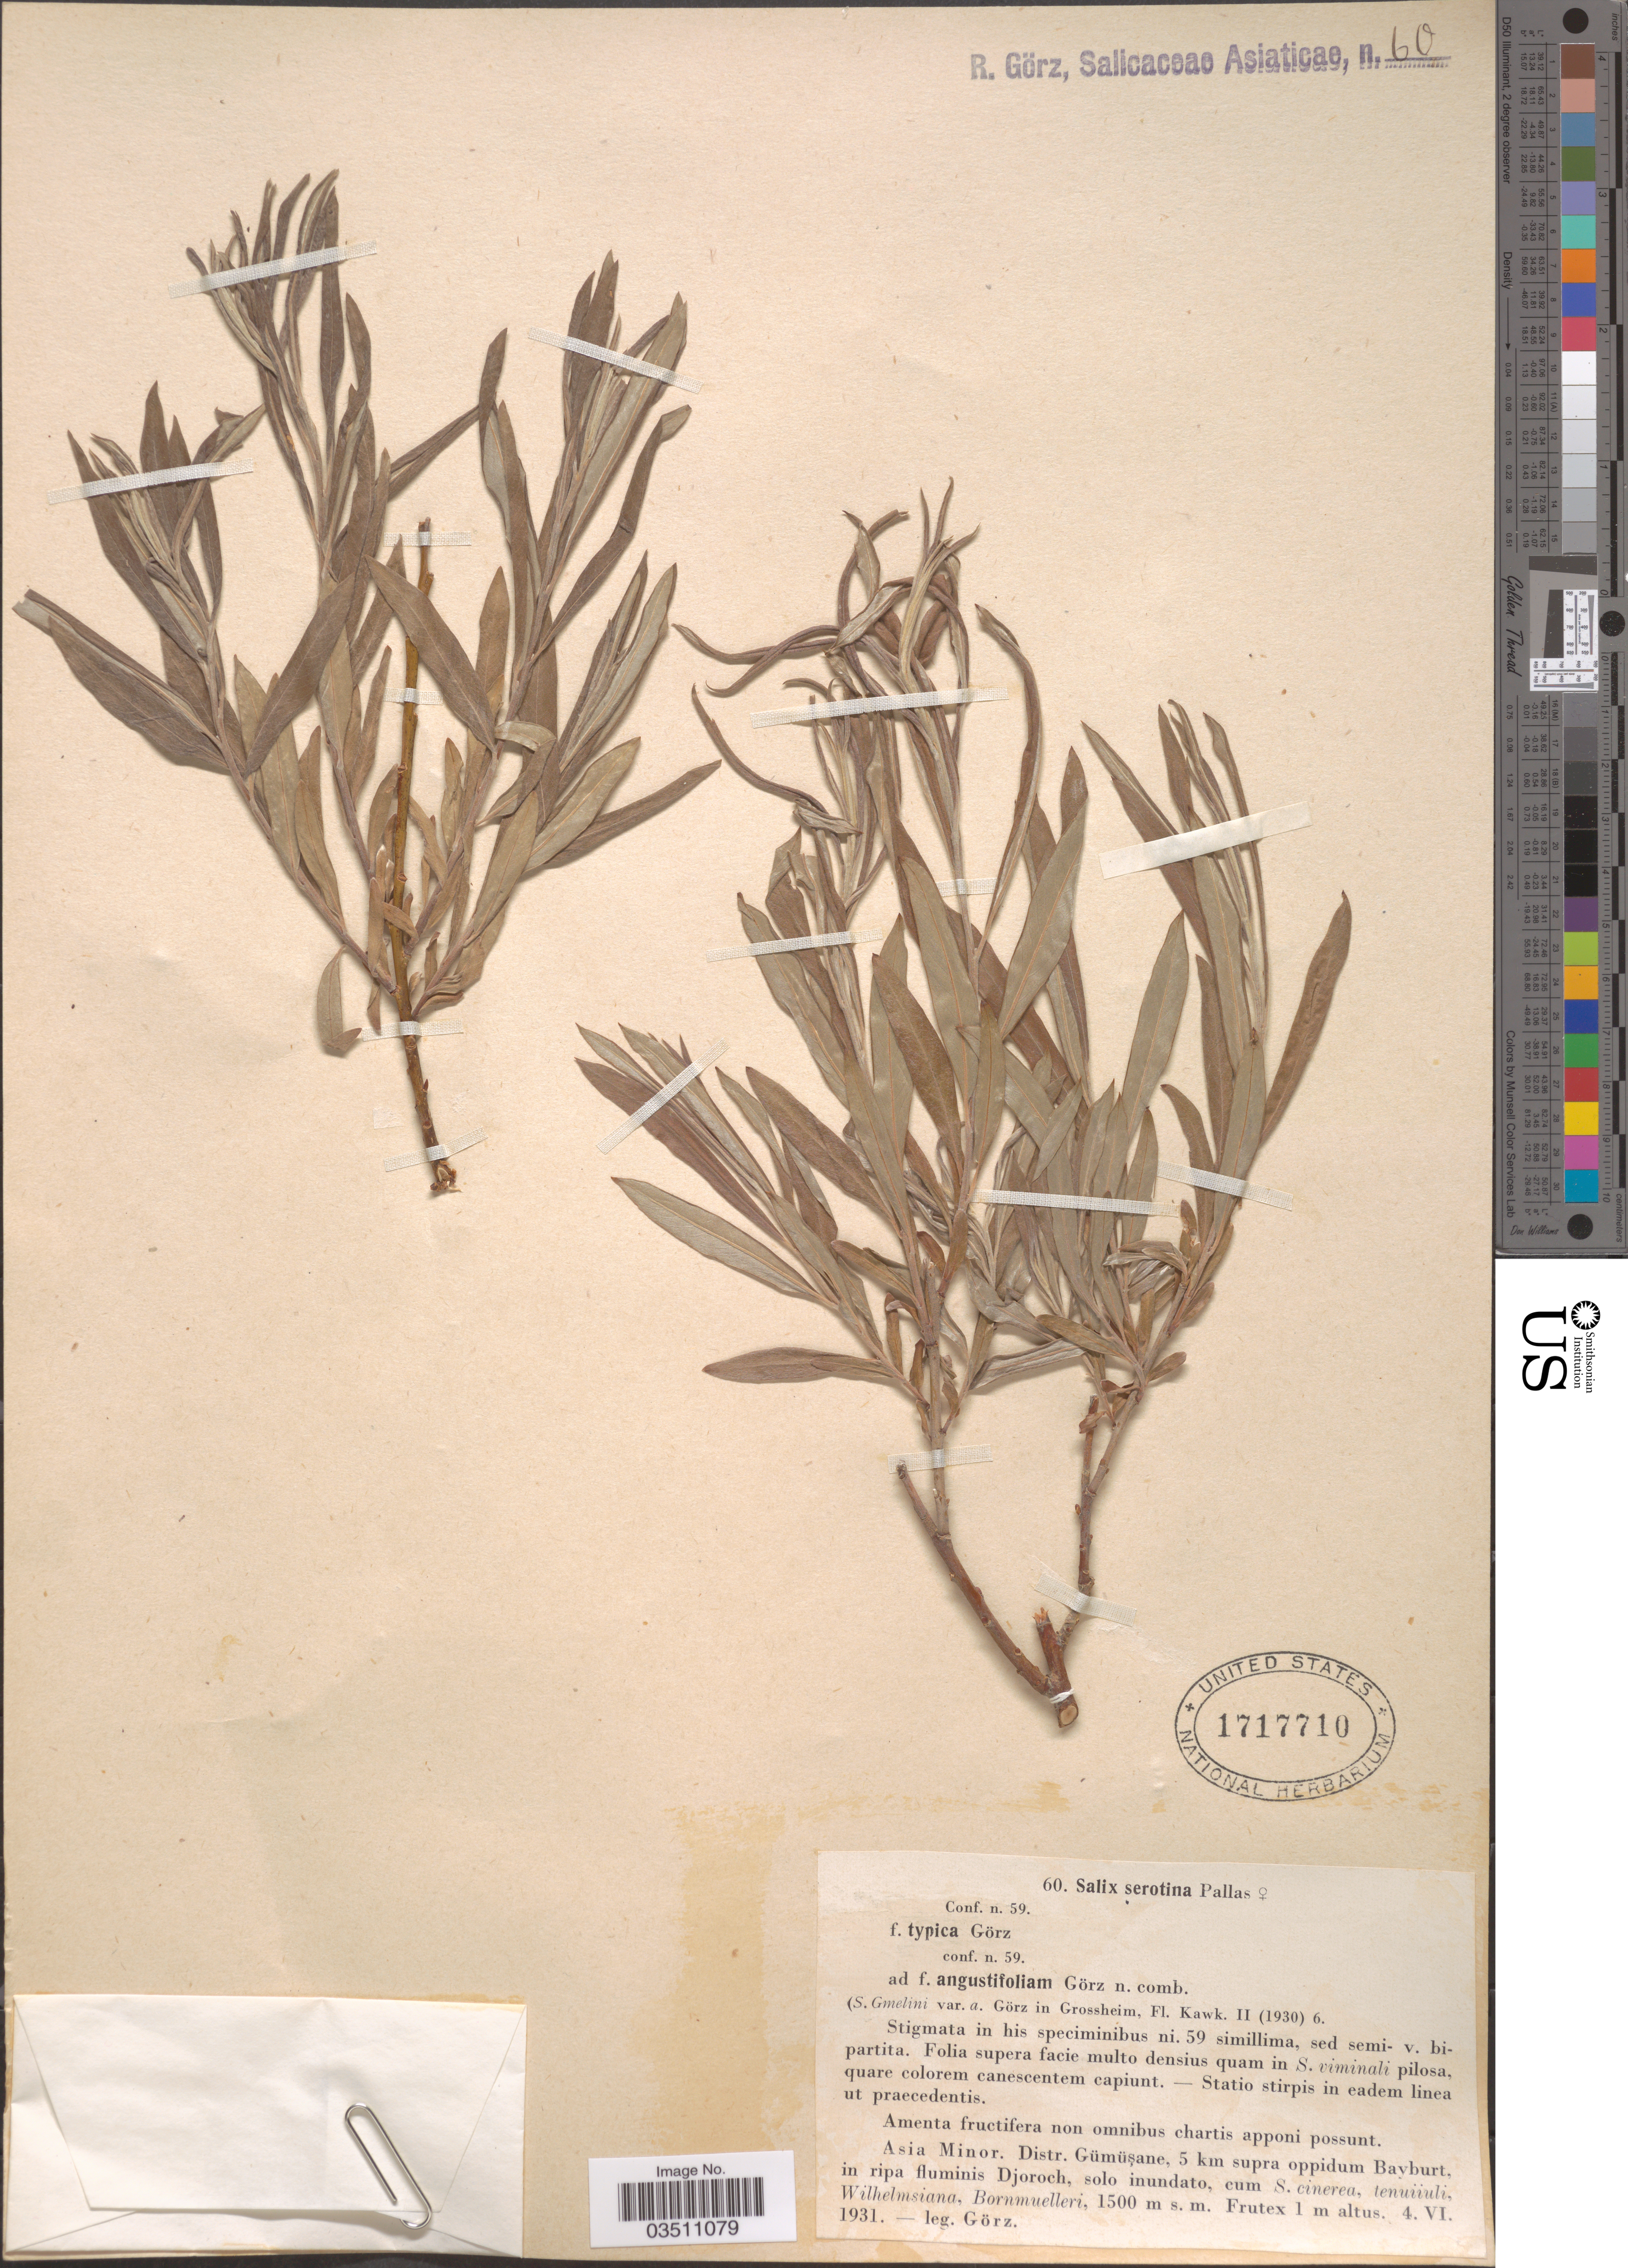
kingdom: Plantae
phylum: Tracheophyta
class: Magnoliopsida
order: Malpighiales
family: Salicaceae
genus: Salix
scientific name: Salix serotina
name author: Pall.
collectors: Gorz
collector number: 60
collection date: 1931-06-04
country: Turkey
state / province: Gumushane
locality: Asia Minor. Distr. Gümüsane, 5 km supra oppidum Bayburt, in ripa fluminis Djoroch.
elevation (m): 1500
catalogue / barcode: US 1717710